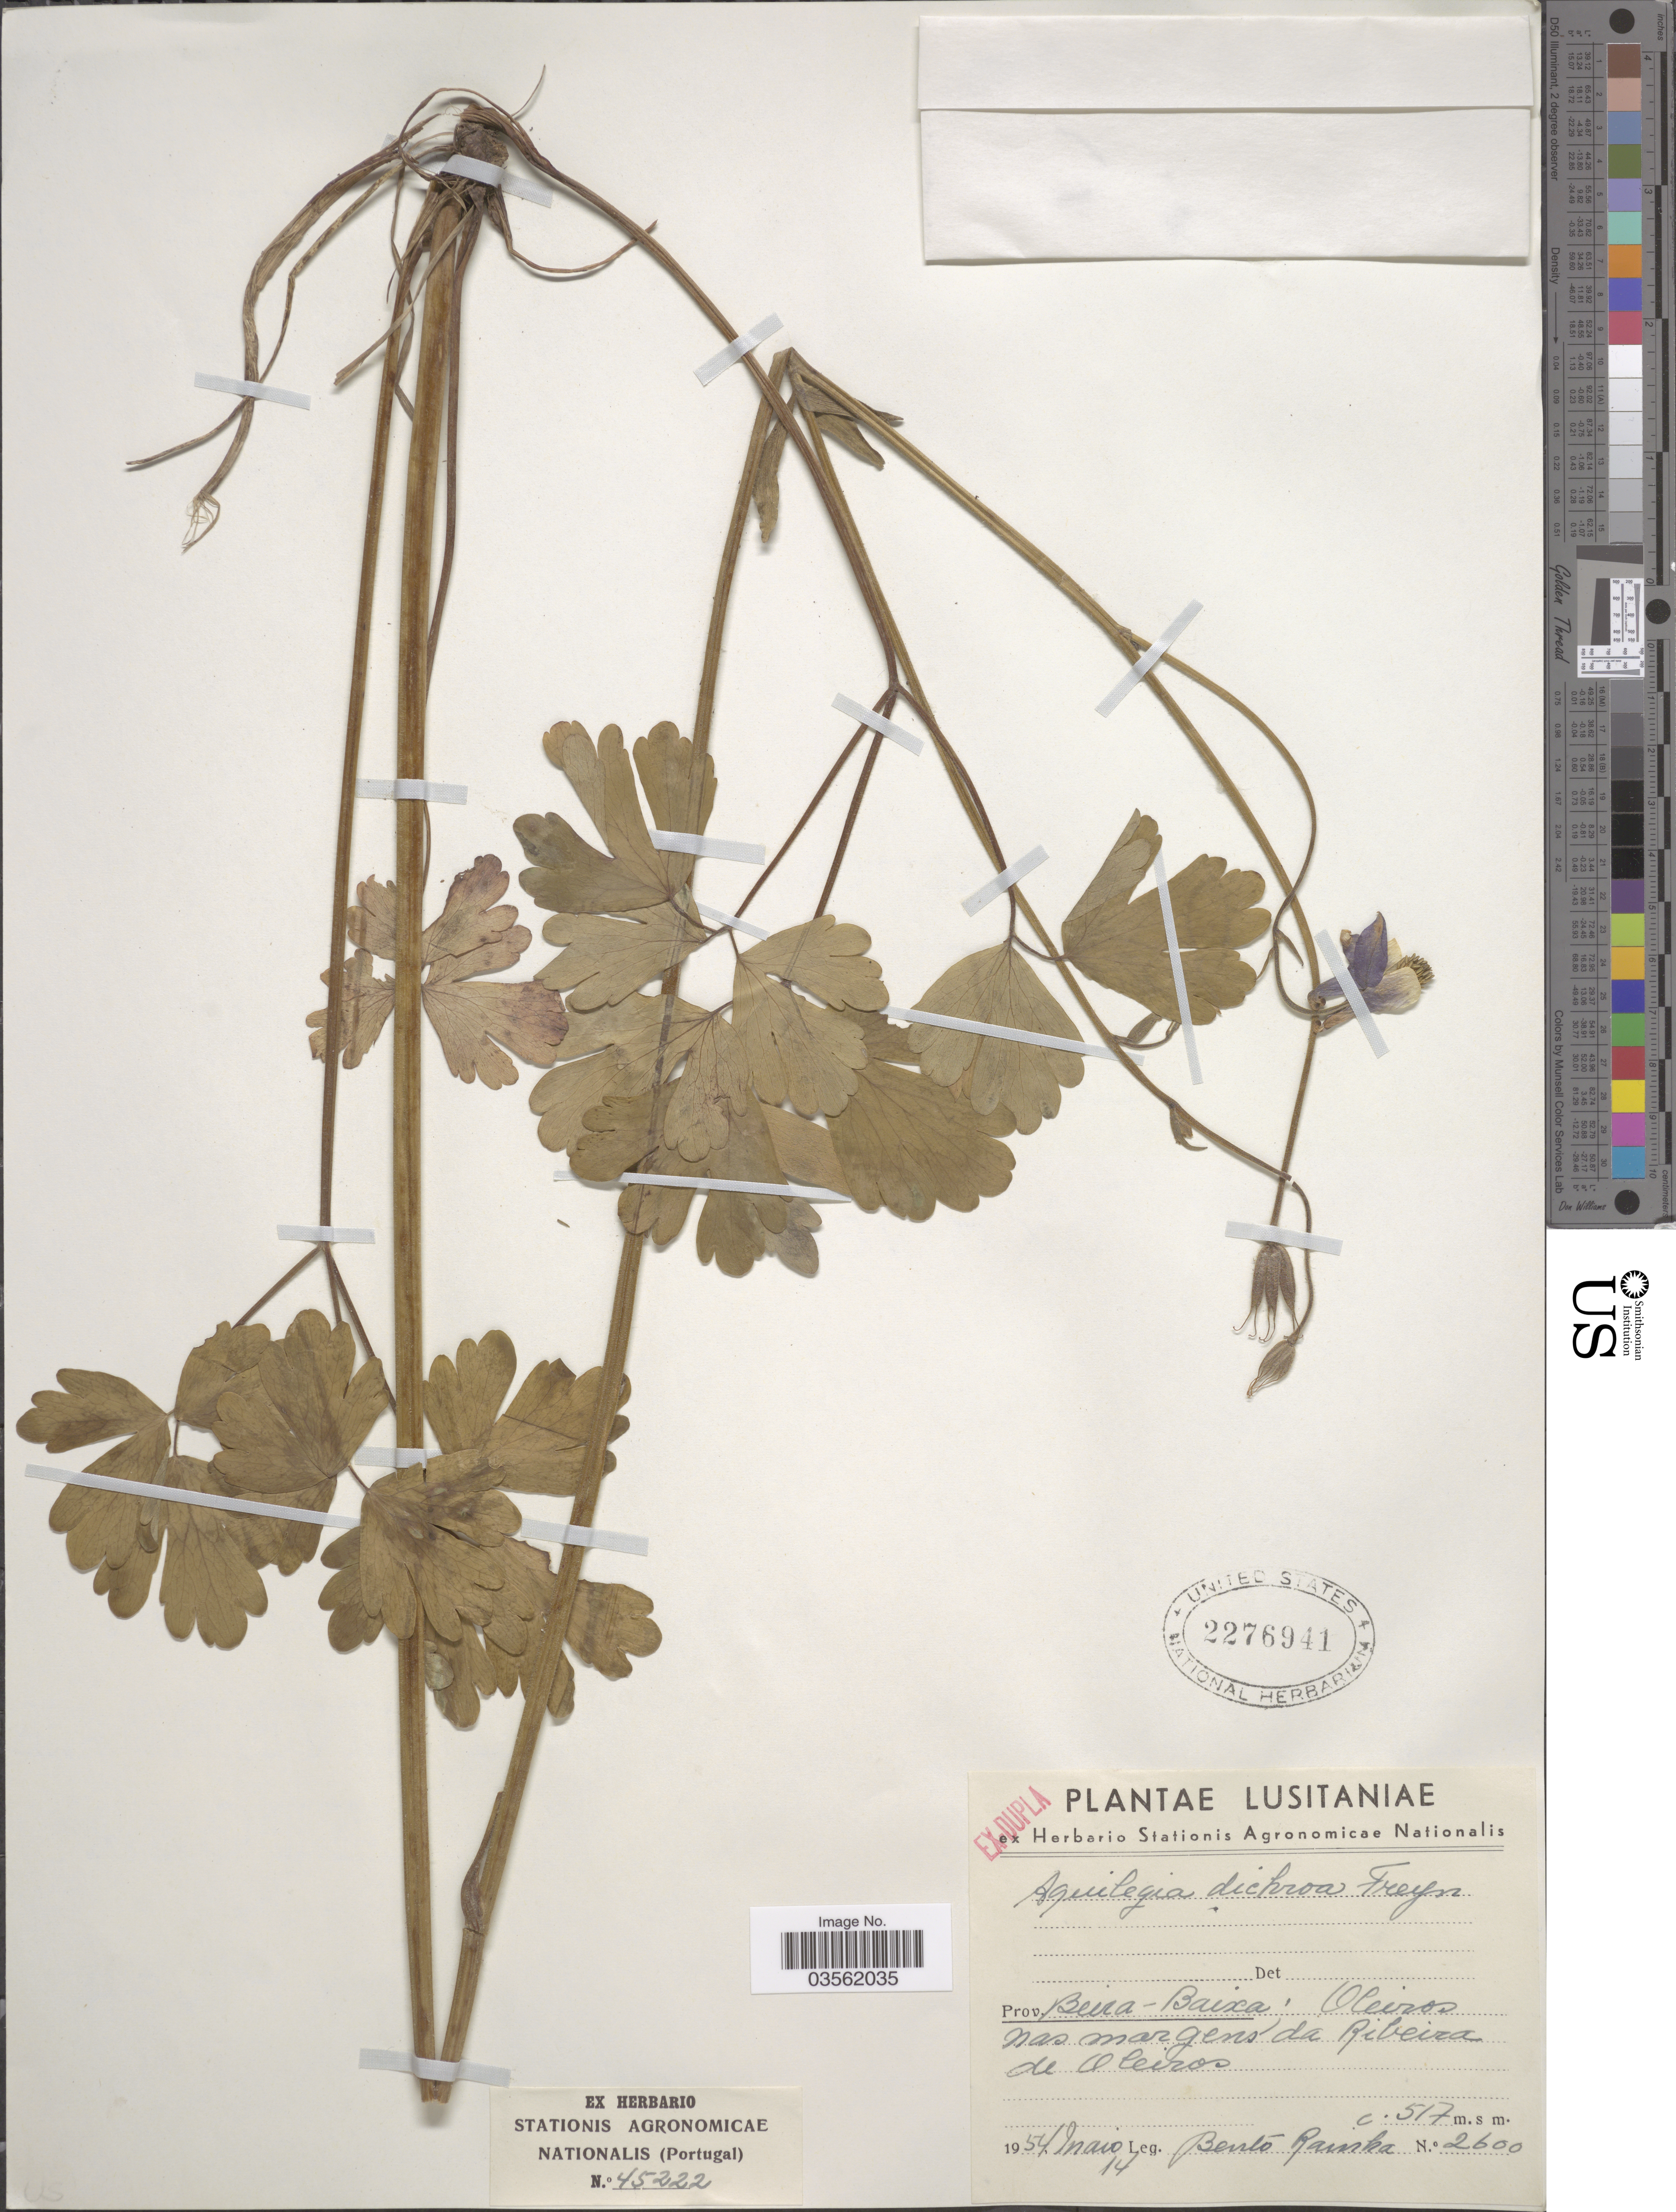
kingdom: Plantae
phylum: Tracheophyta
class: Magnoliopsida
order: Ranunculales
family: Ranunculaceae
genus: Aquilegia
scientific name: Aquilegia dichroa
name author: Freyn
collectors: B. Rainha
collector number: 2600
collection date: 1954-05-14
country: Portugal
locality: Lusitaniae. Prov. Beira-Baixa; Oleiros nas margens da Ribeira de Oleiros.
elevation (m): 517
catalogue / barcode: US 2276941